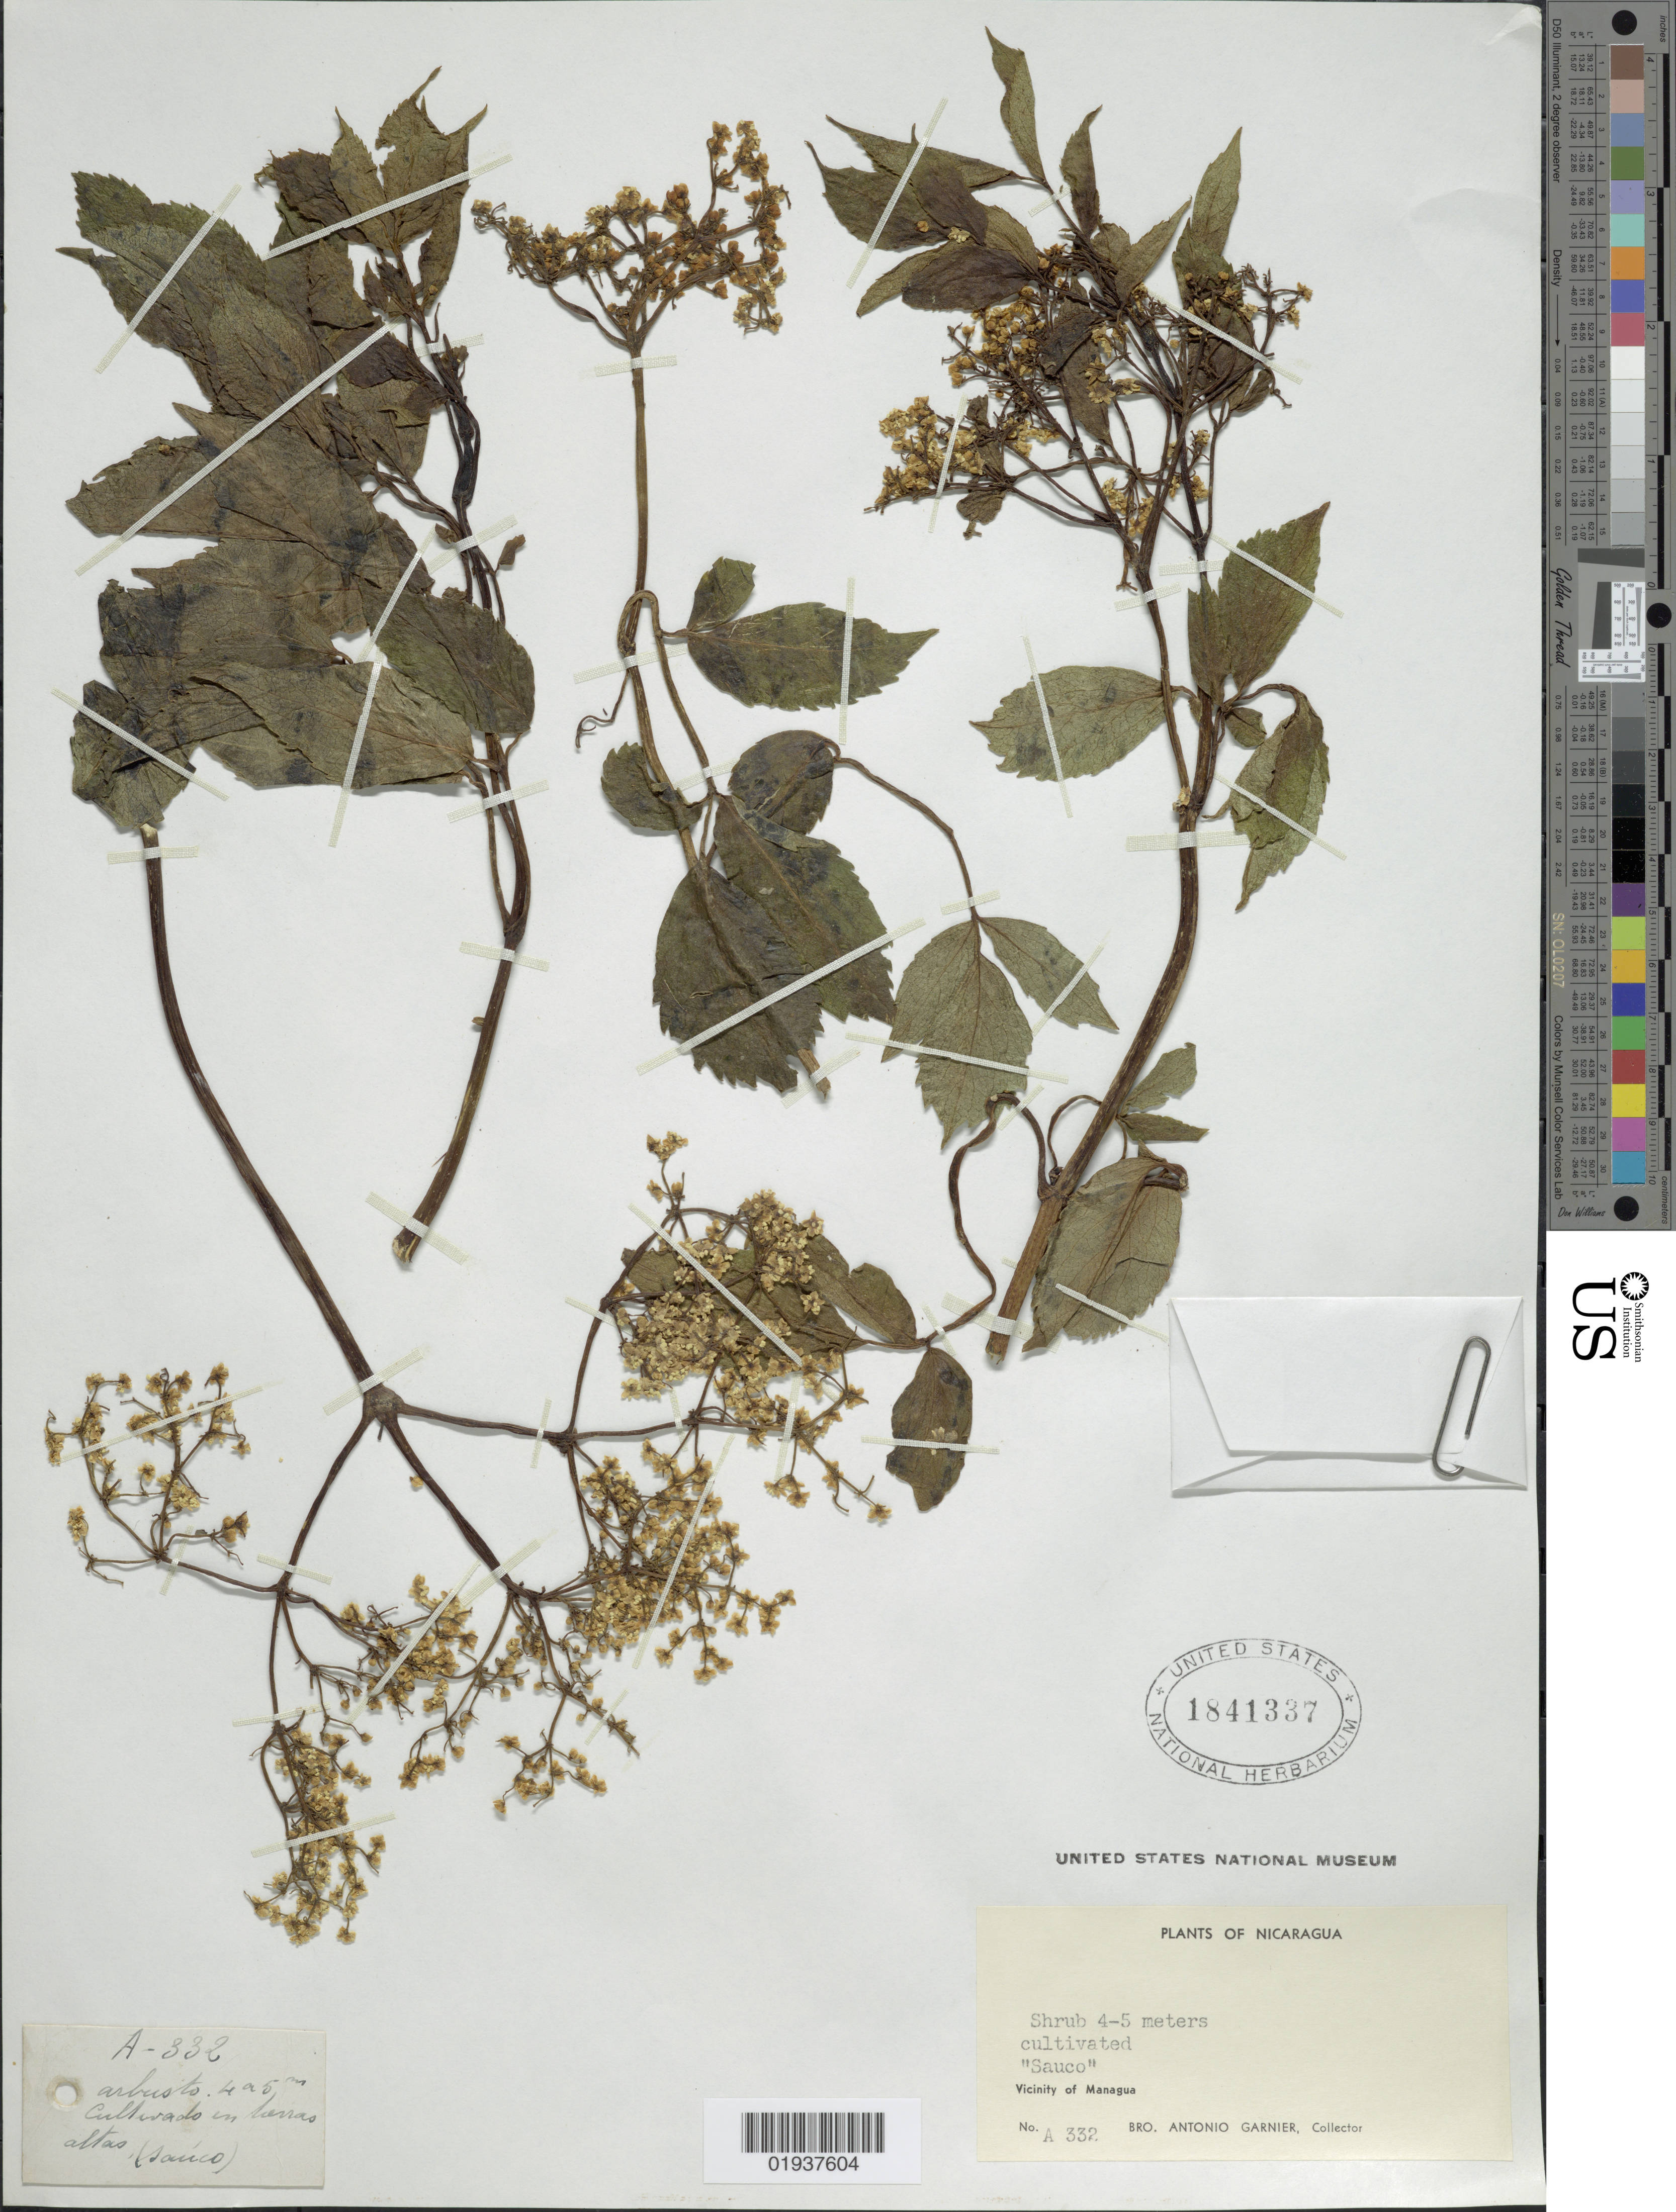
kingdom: Plantae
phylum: Tracheophyta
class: Magnoliopsida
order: Dipsacales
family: Viburnaceae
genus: Sambucus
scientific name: Sambucus sp.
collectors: Bro. A. Garnier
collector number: A332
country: Nicaragua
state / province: Managua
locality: Sauco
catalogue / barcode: US 1841337